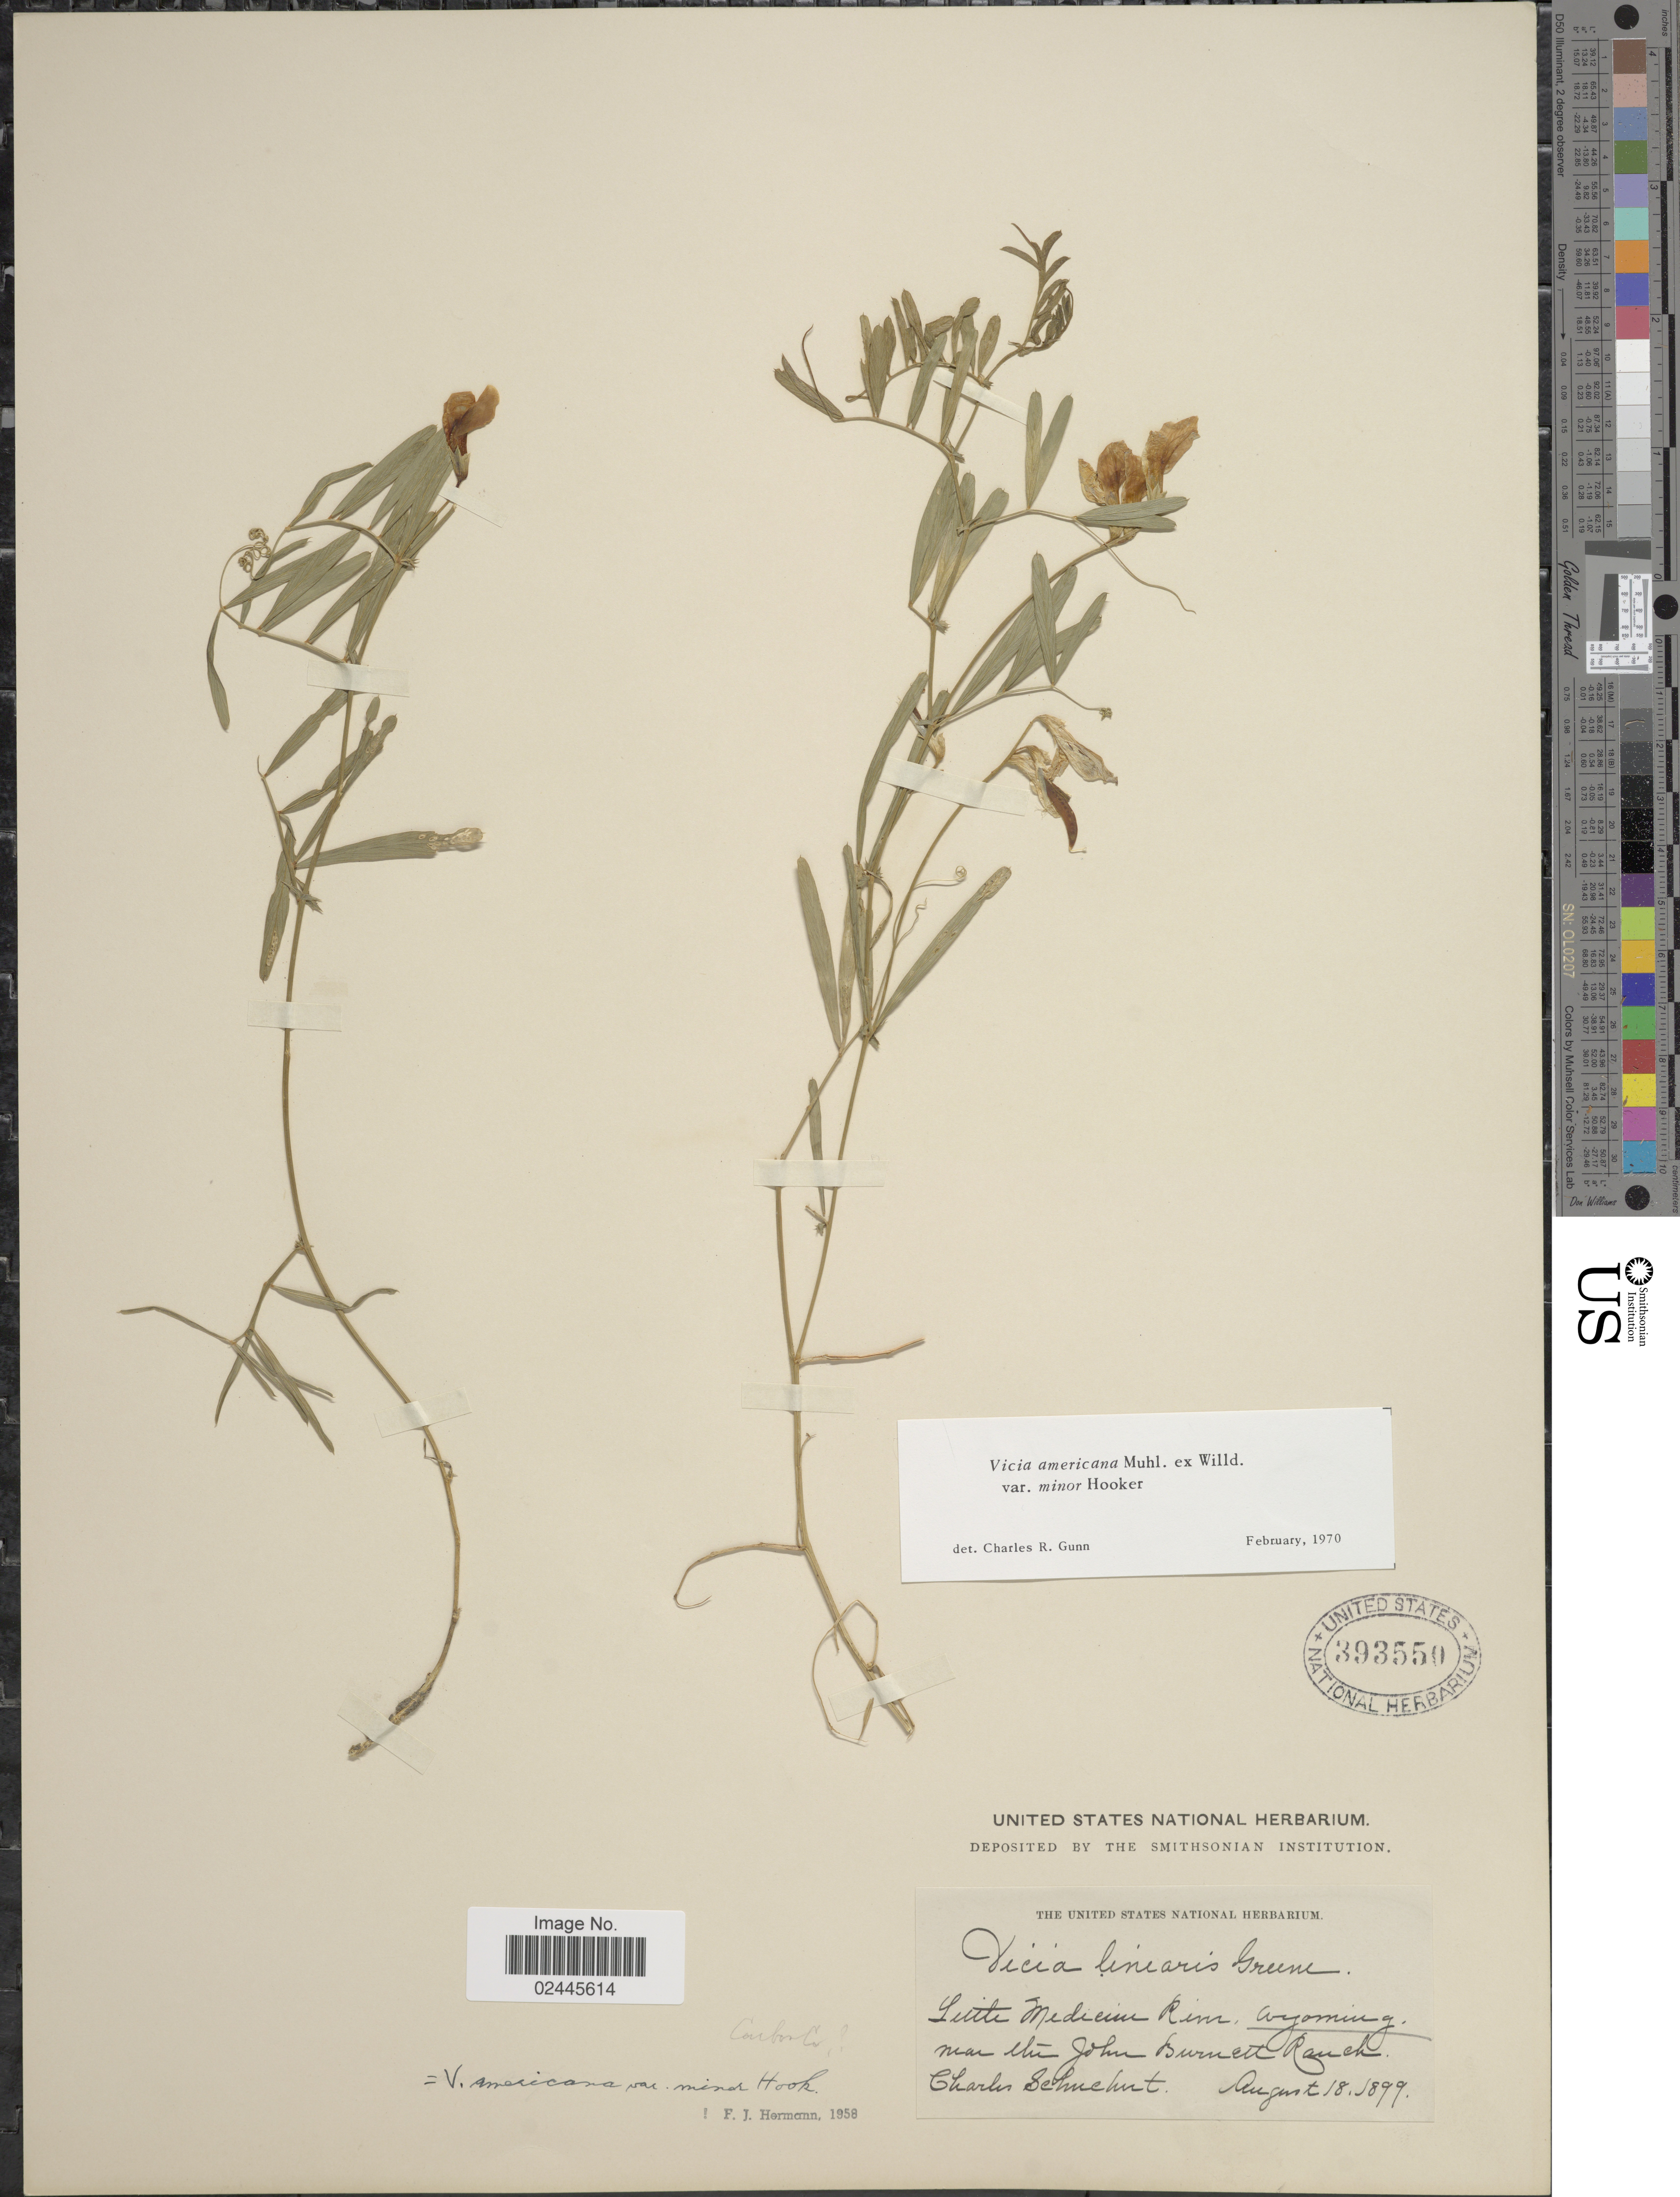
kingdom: Plantae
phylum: Tracheophyta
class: Magnoliopsida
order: Fabales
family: Fabaceae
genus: Vicia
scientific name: Vicia americana var. minor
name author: Hook.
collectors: C. Schuchert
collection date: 1899-08-18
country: United States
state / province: Wyoming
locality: Little Medicine Rim, near the John Burnett Ranch.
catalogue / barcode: US 393550